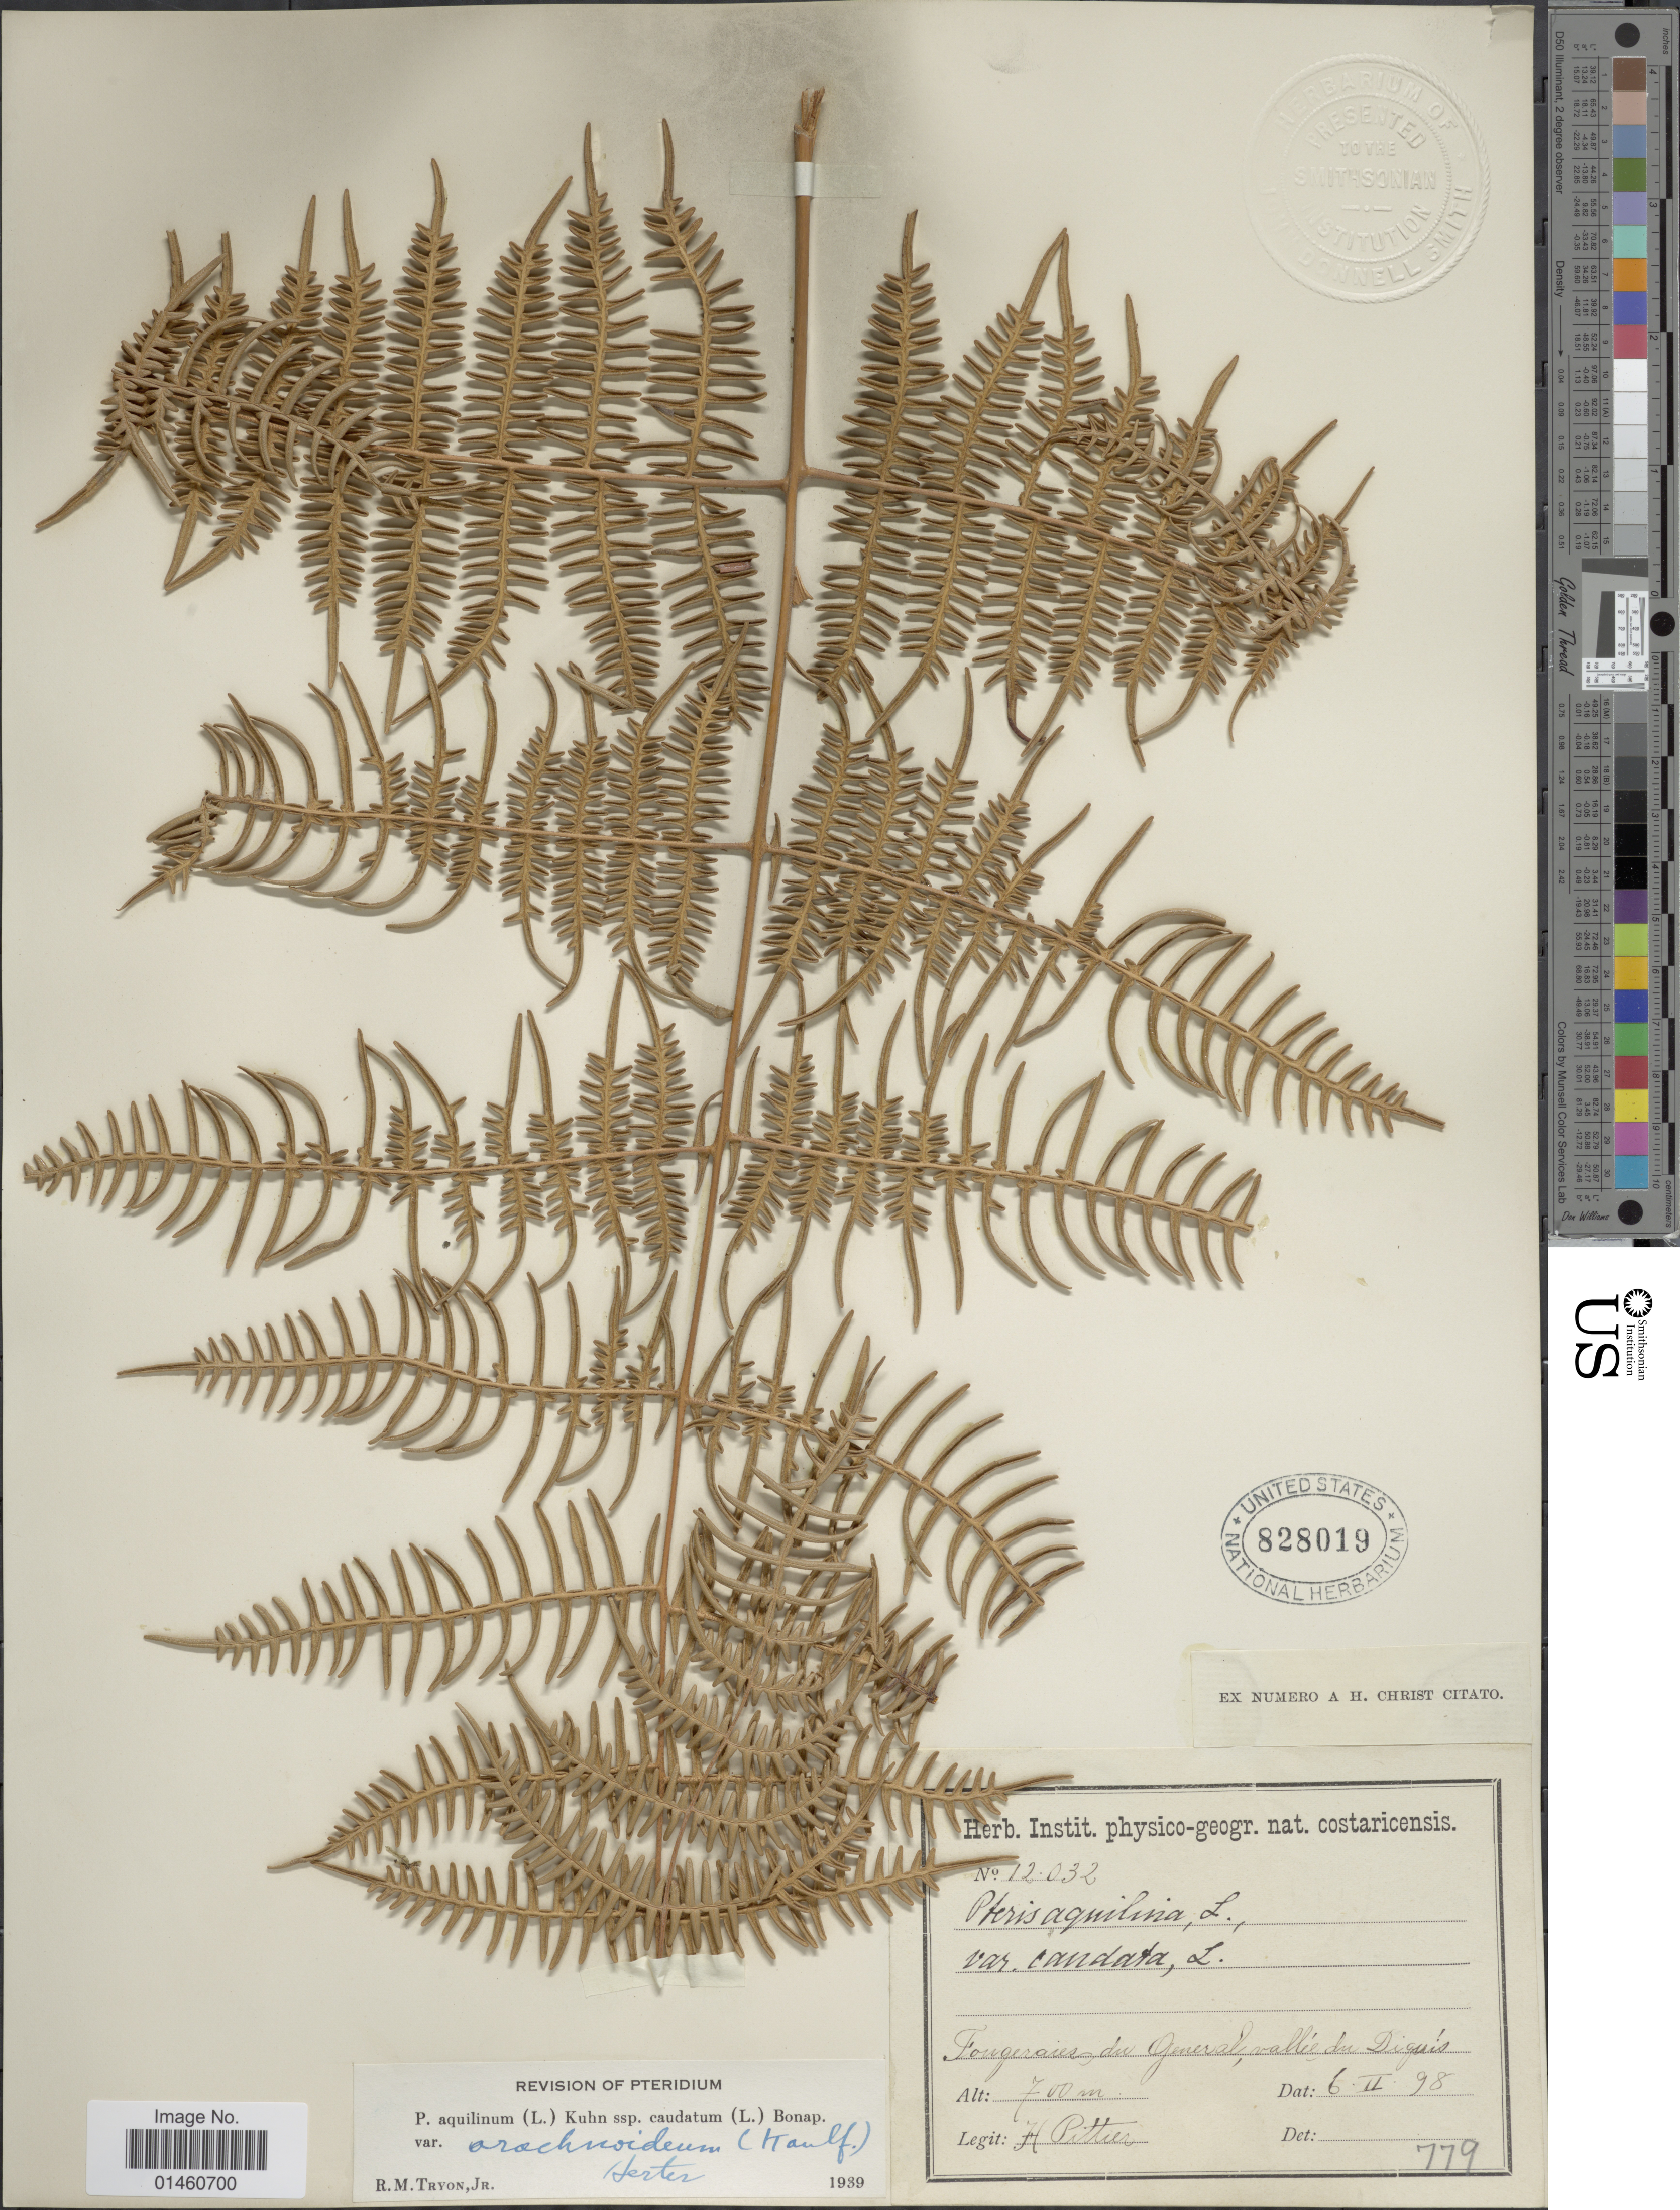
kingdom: Plantae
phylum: Tracheophyta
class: Polypodiopsida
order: Polypodiales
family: Dennstaedtiaceae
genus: Pteridium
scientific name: Pteridium aquilinum var. arachnoideum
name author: (Kaulf.) Herter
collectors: H. F. Pittier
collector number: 12032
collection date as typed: Transcribed d/m/y: 6/2/98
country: Costa Rica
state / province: Puntarenas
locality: Fougeraies du General, valle du Diguís.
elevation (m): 700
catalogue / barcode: US 828019